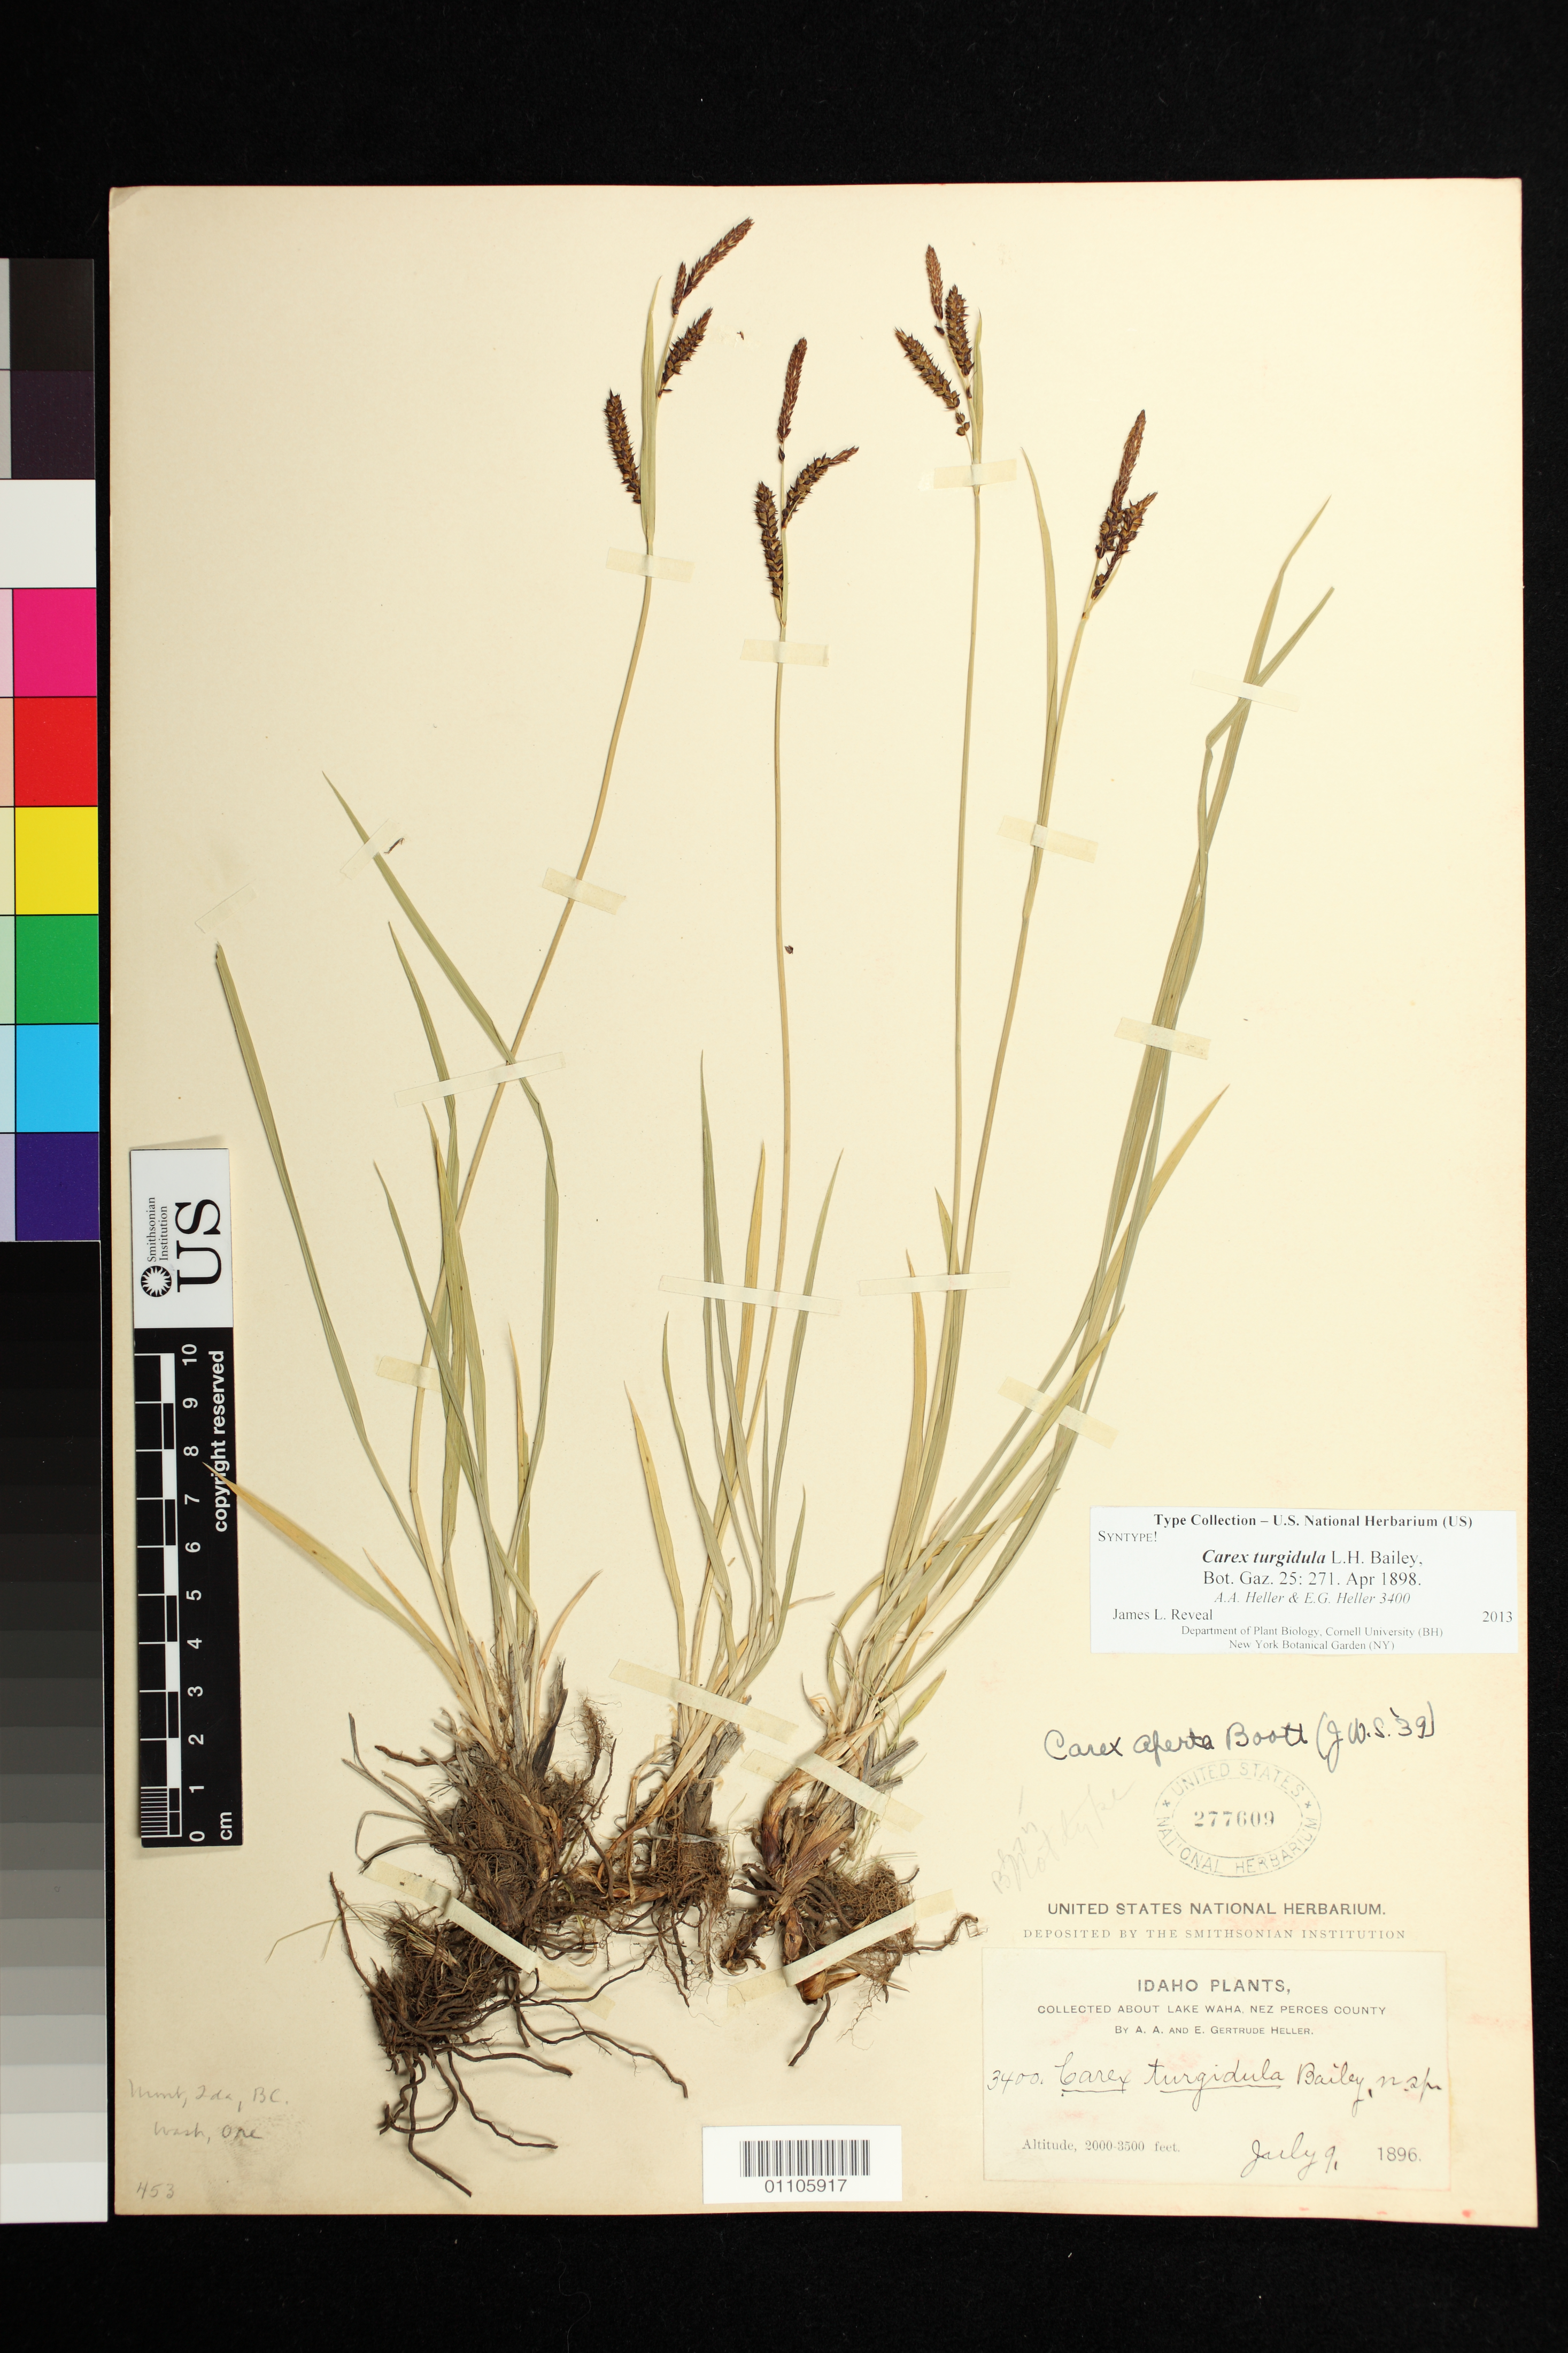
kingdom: Plantae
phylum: Tracheophyta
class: Liliopsida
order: Poales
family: Cyperaceae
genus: Carex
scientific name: Carex turgidula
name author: L.H. Bailey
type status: Syntype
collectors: A. A. Heller & E. G. Heller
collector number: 3400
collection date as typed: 09 Jul 1896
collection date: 1896-07-09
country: United States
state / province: Idaho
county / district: Nez Perce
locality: About Lake Waha, Nez Perces Co.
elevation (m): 610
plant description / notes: Lectotype collection is Macoun s.n. as designated by Mackenzie (1935, step 1) & L.A. Standley (step 2), Syst. Bot. Monogr. 7: 49 (1985).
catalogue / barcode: US 277609